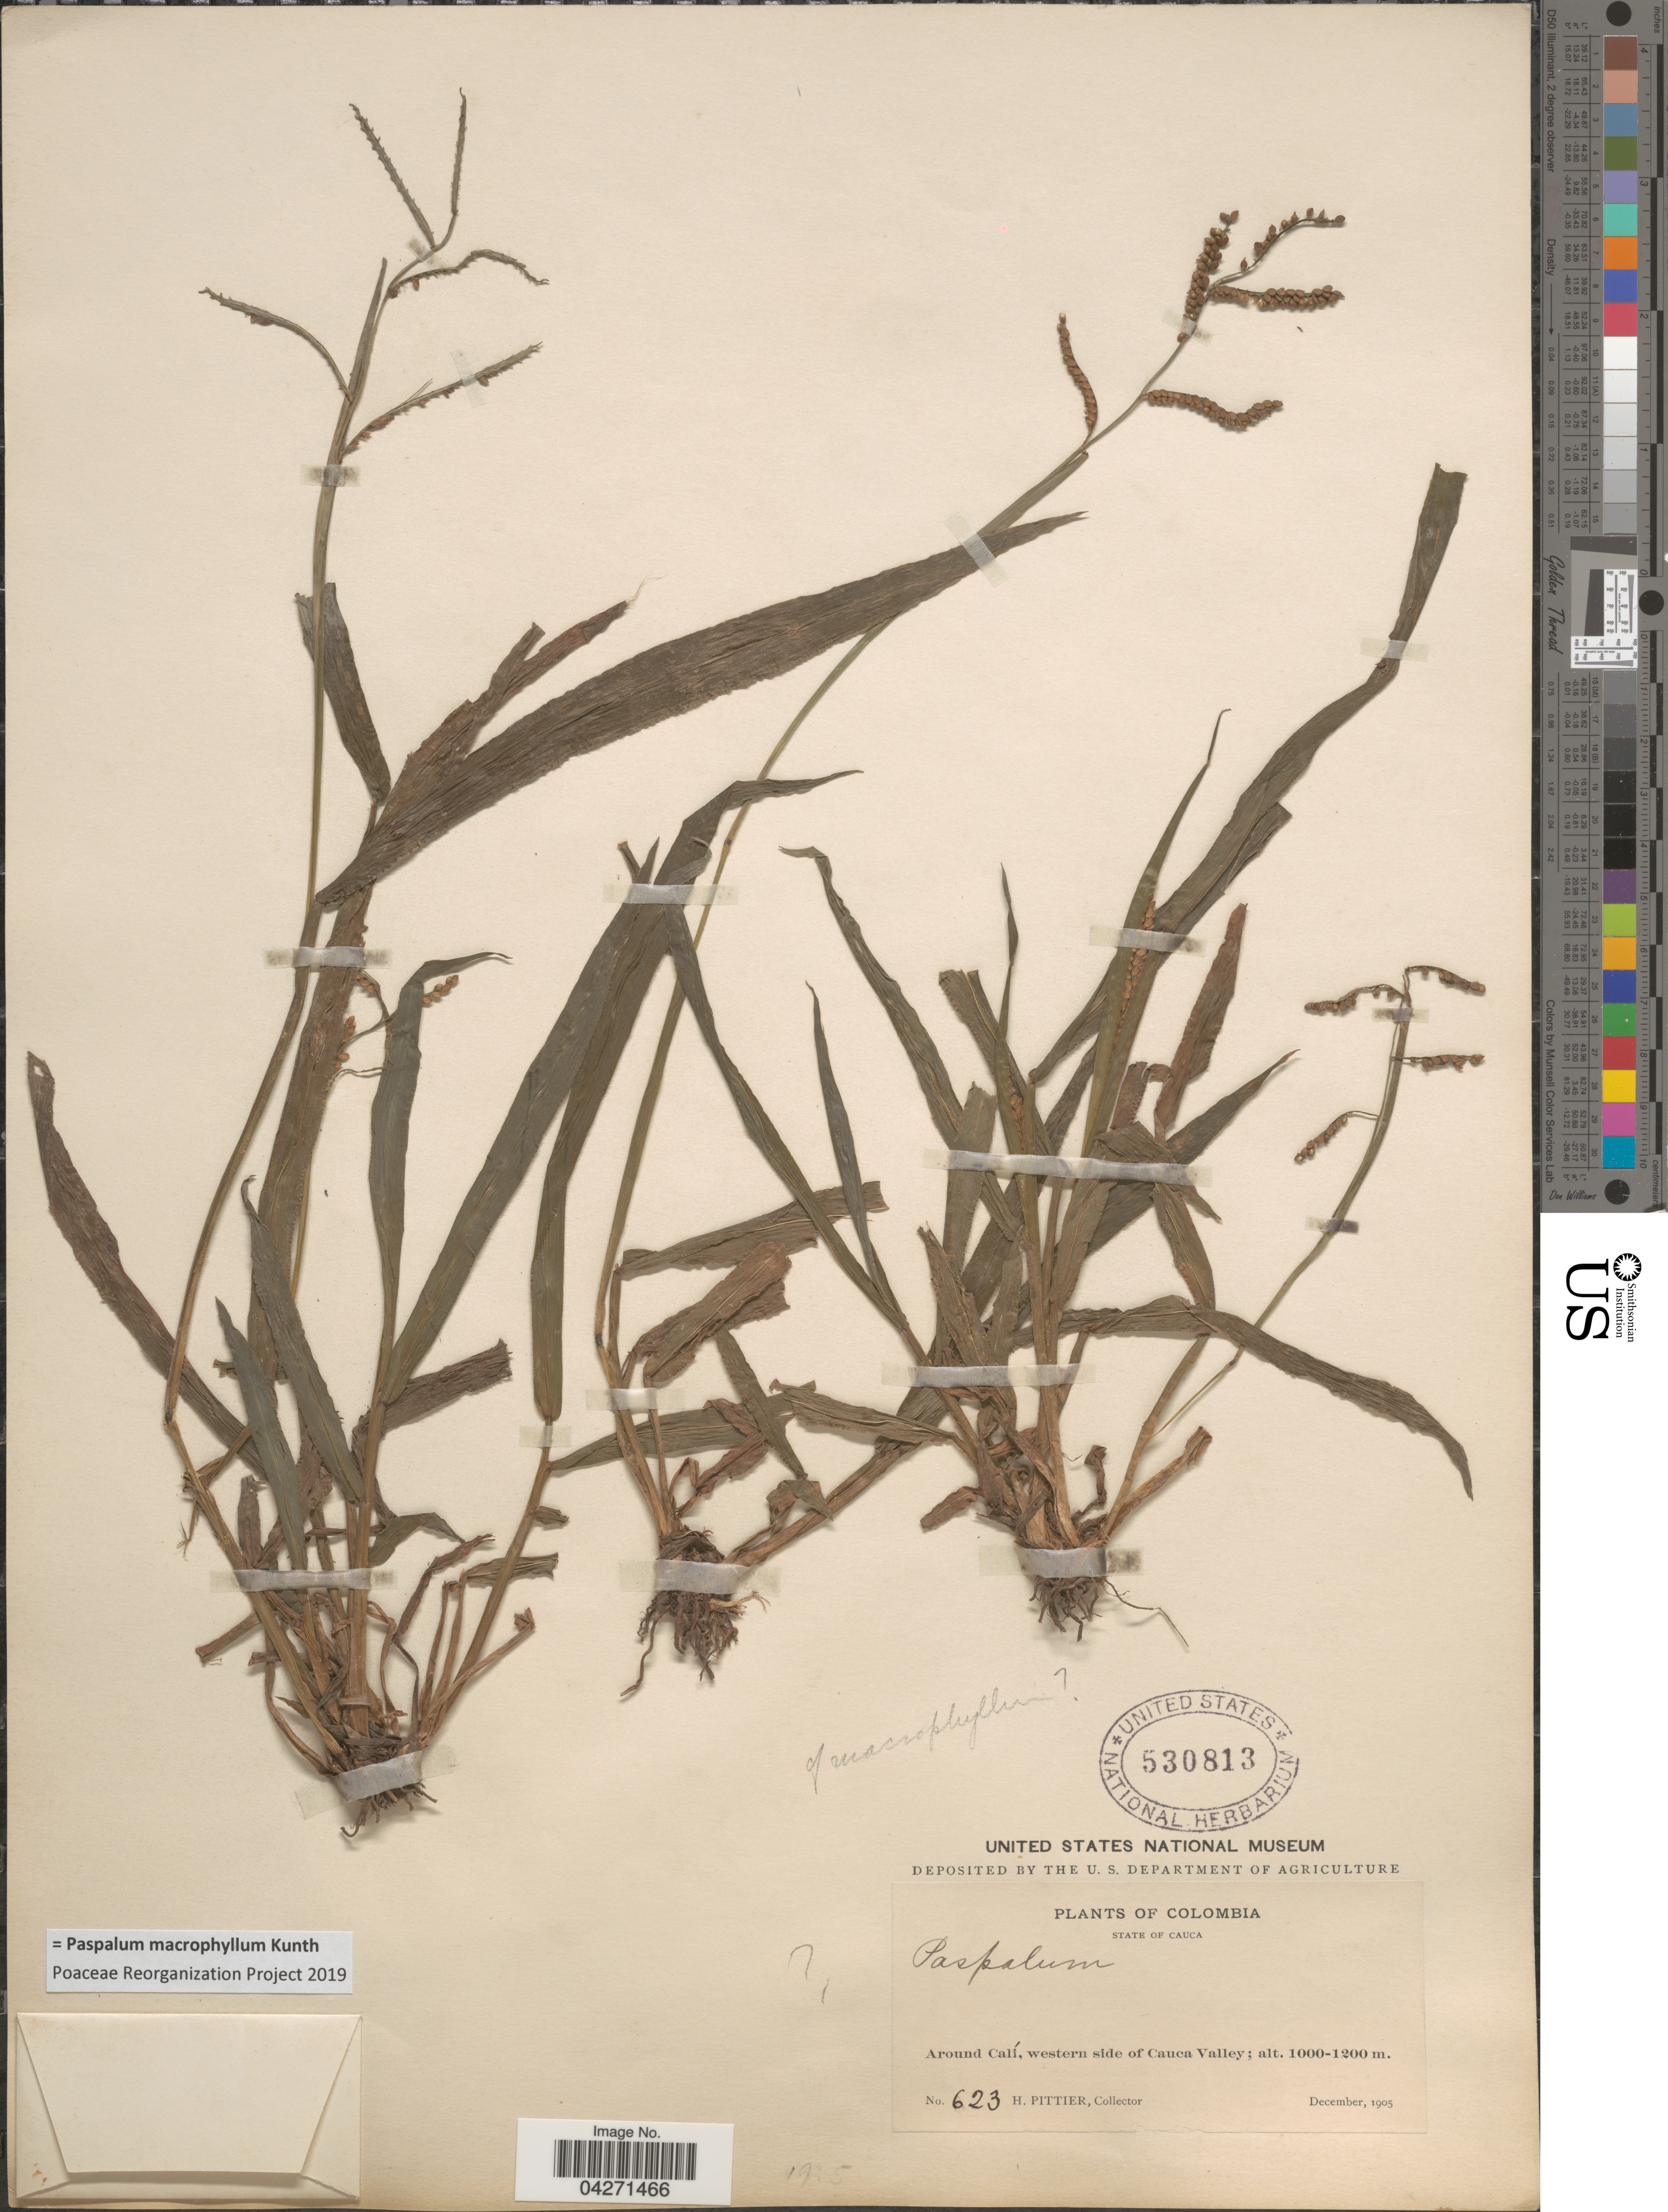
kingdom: Plantae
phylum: Tracheophyta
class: Liliopsida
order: Poales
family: Poaceae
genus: Paspalum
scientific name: Paspalum macrophyllum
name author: Kunth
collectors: H. F. Pittier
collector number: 623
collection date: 1905-12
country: Colombia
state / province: Cauca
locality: Around Calí, western side of Cauca Valley.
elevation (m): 1000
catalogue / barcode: US 530813